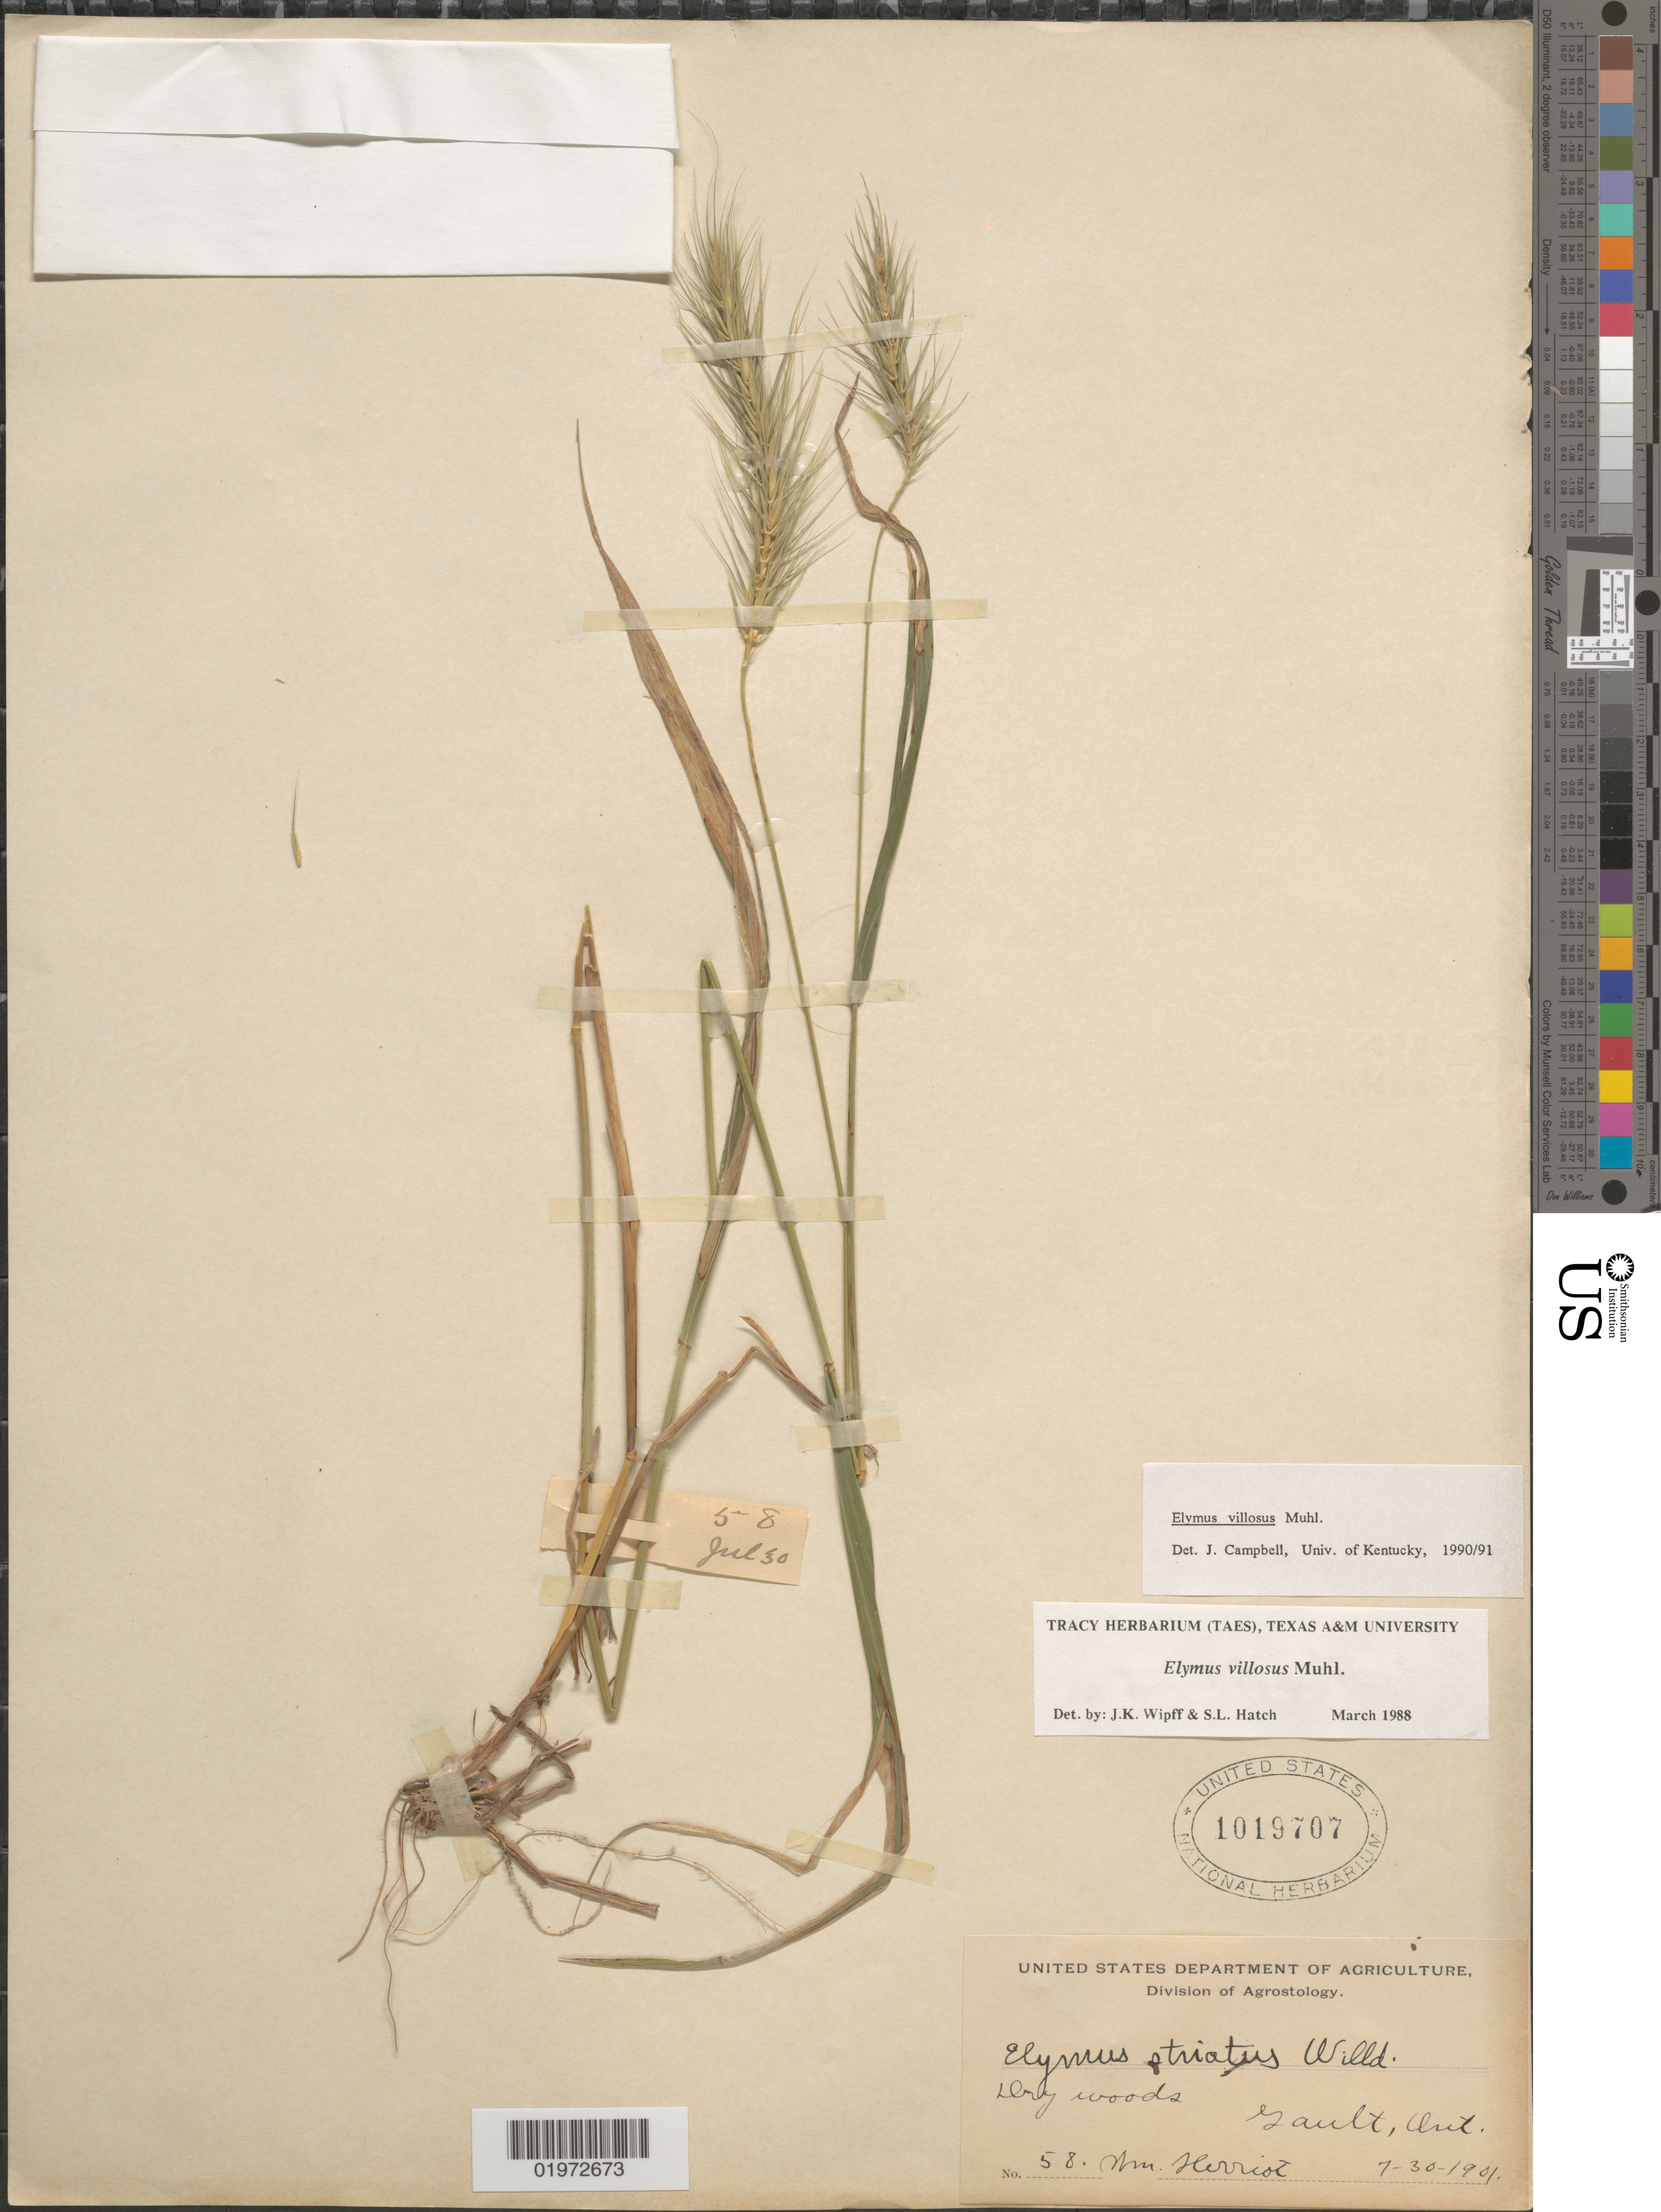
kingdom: Plantae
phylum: Tracheophyta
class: Liliopsida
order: Poales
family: Poaceae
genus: Elymus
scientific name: Elymus villosus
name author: Muhl. ex Willd.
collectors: W. Herriot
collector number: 58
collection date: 1901-07-30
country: Canada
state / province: Ontario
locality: Dry woods. Gault.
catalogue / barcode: US 1019707